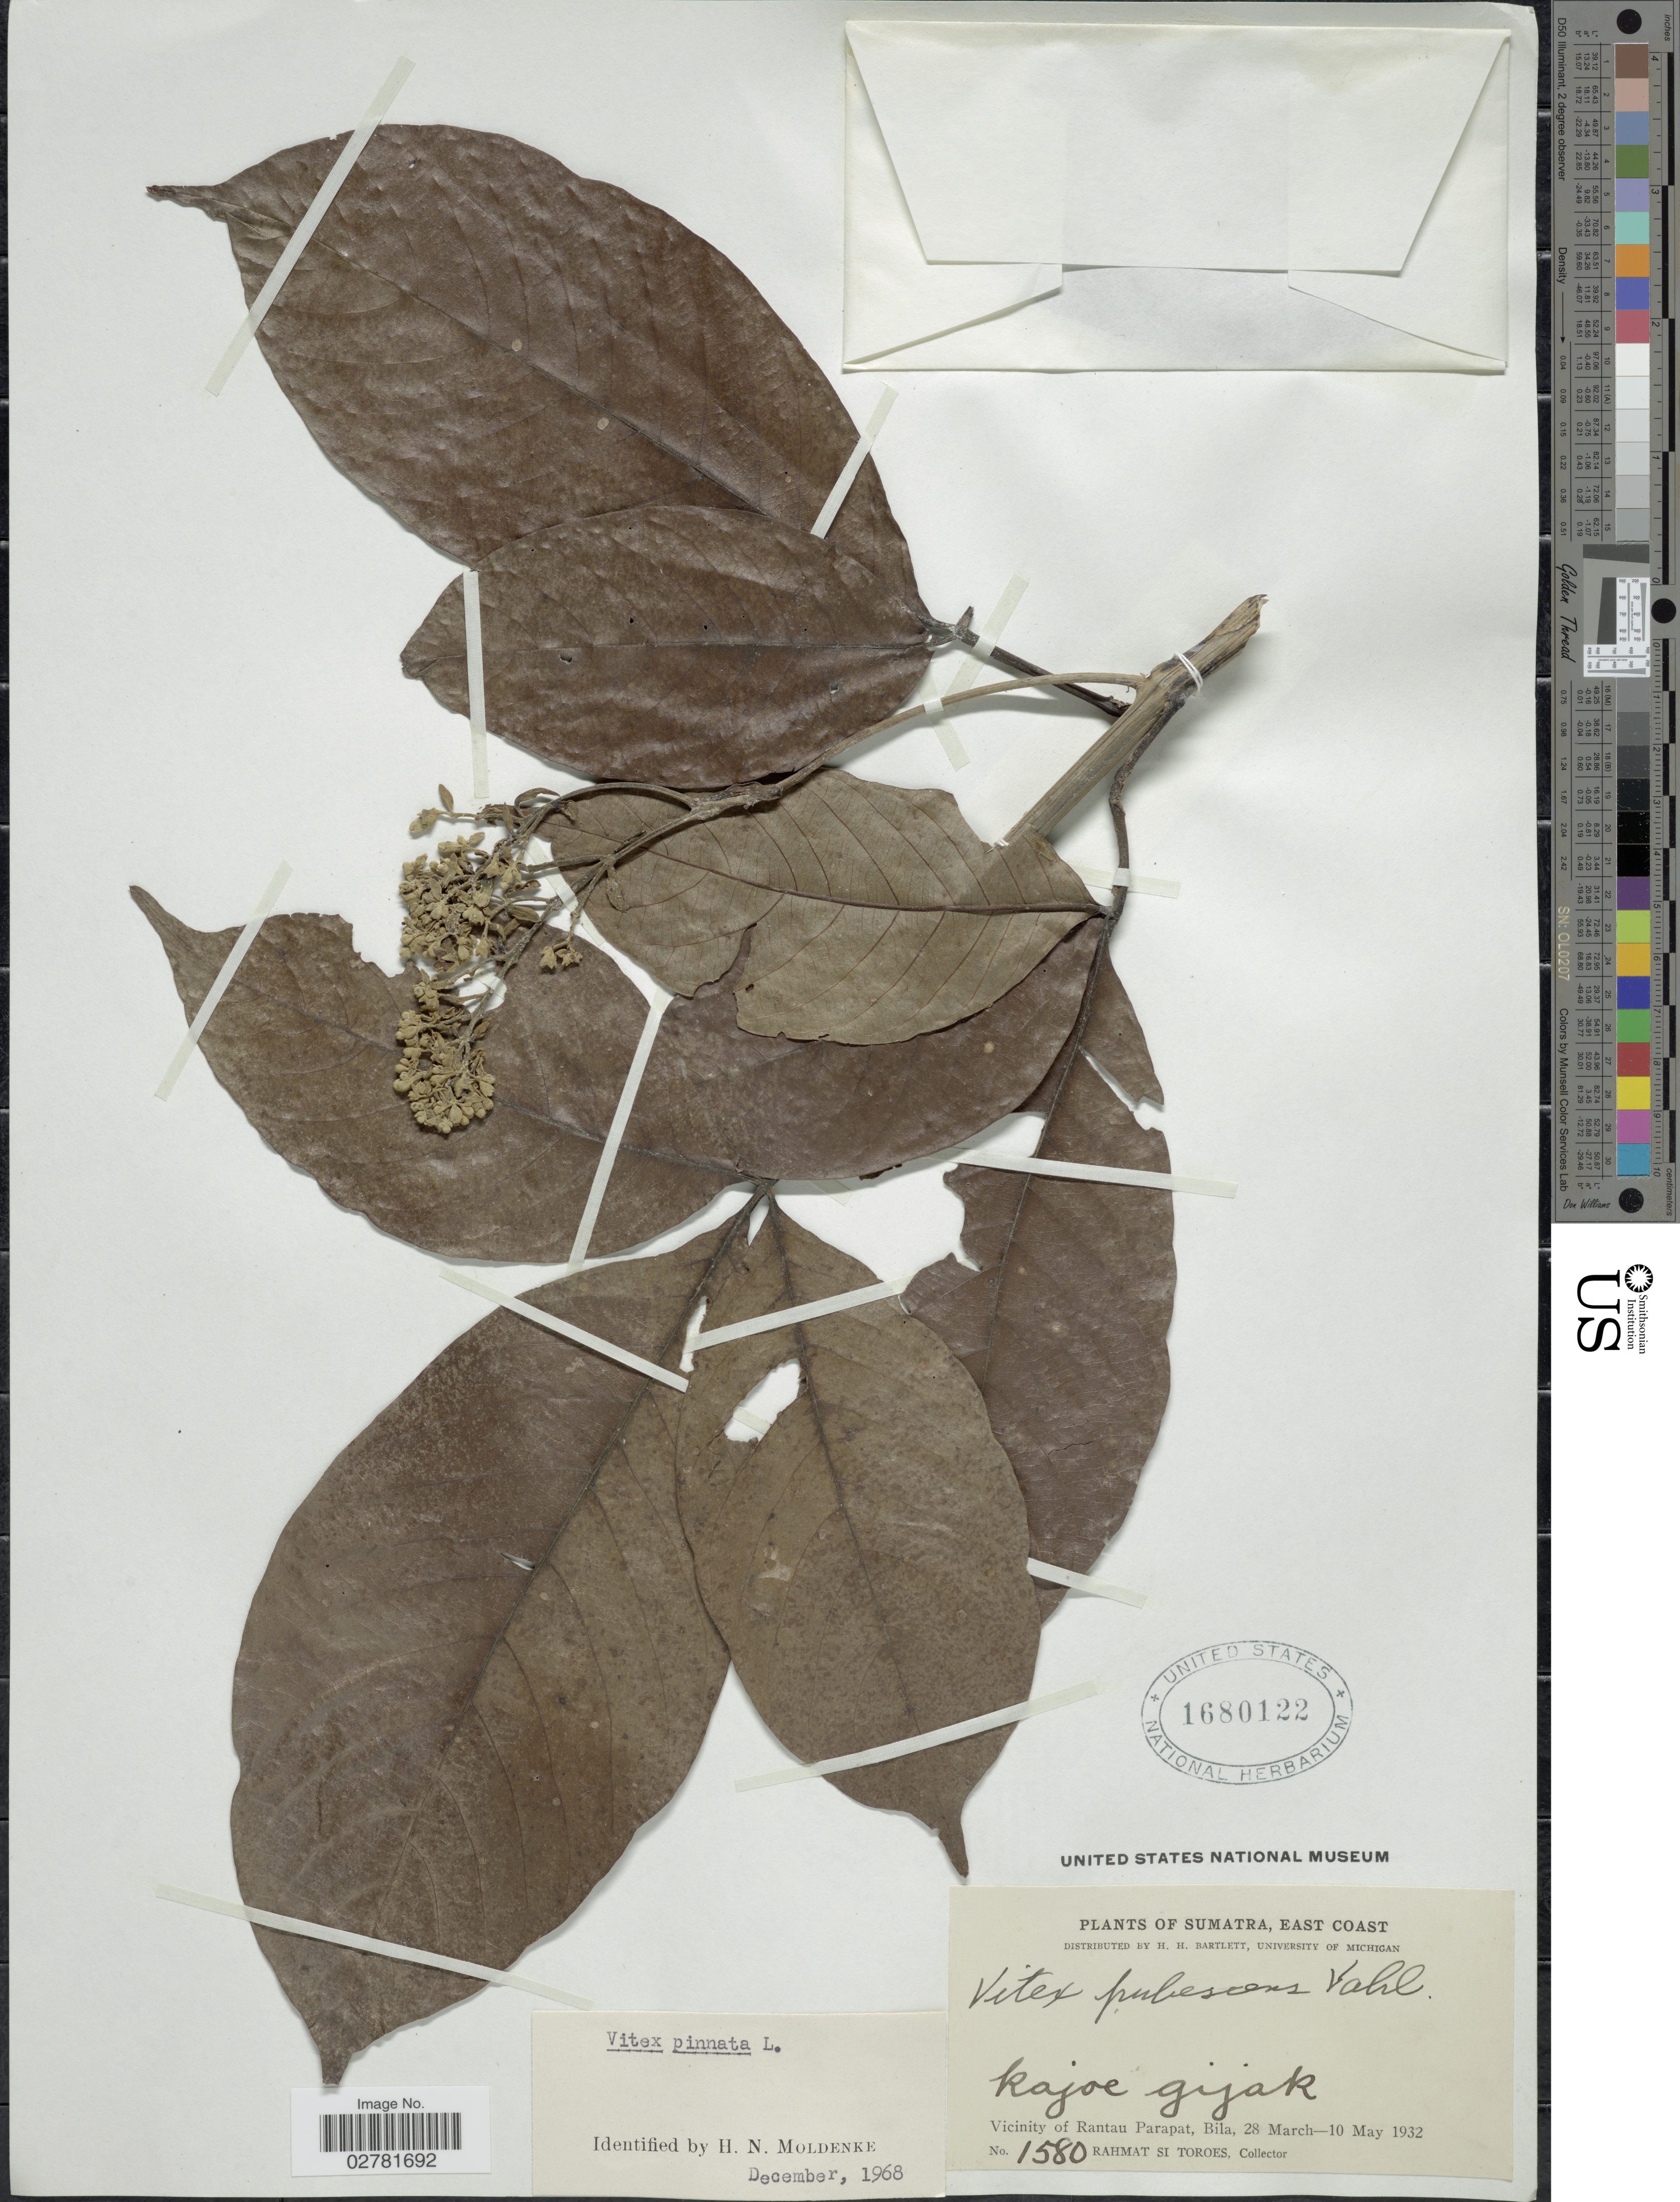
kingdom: Plantae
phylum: Tracheophyta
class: Magnoliopsida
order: Lamiales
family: Lamiaceae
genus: Vitex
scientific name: Vitex pinnata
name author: L.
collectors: Rahmat Si Boeea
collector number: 1580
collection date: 1932-03-28/1932-05-10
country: Indonesia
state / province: Sumatra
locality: East Coast. Vicinity of Rantau Parapat, Bila.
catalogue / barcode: US 1680122